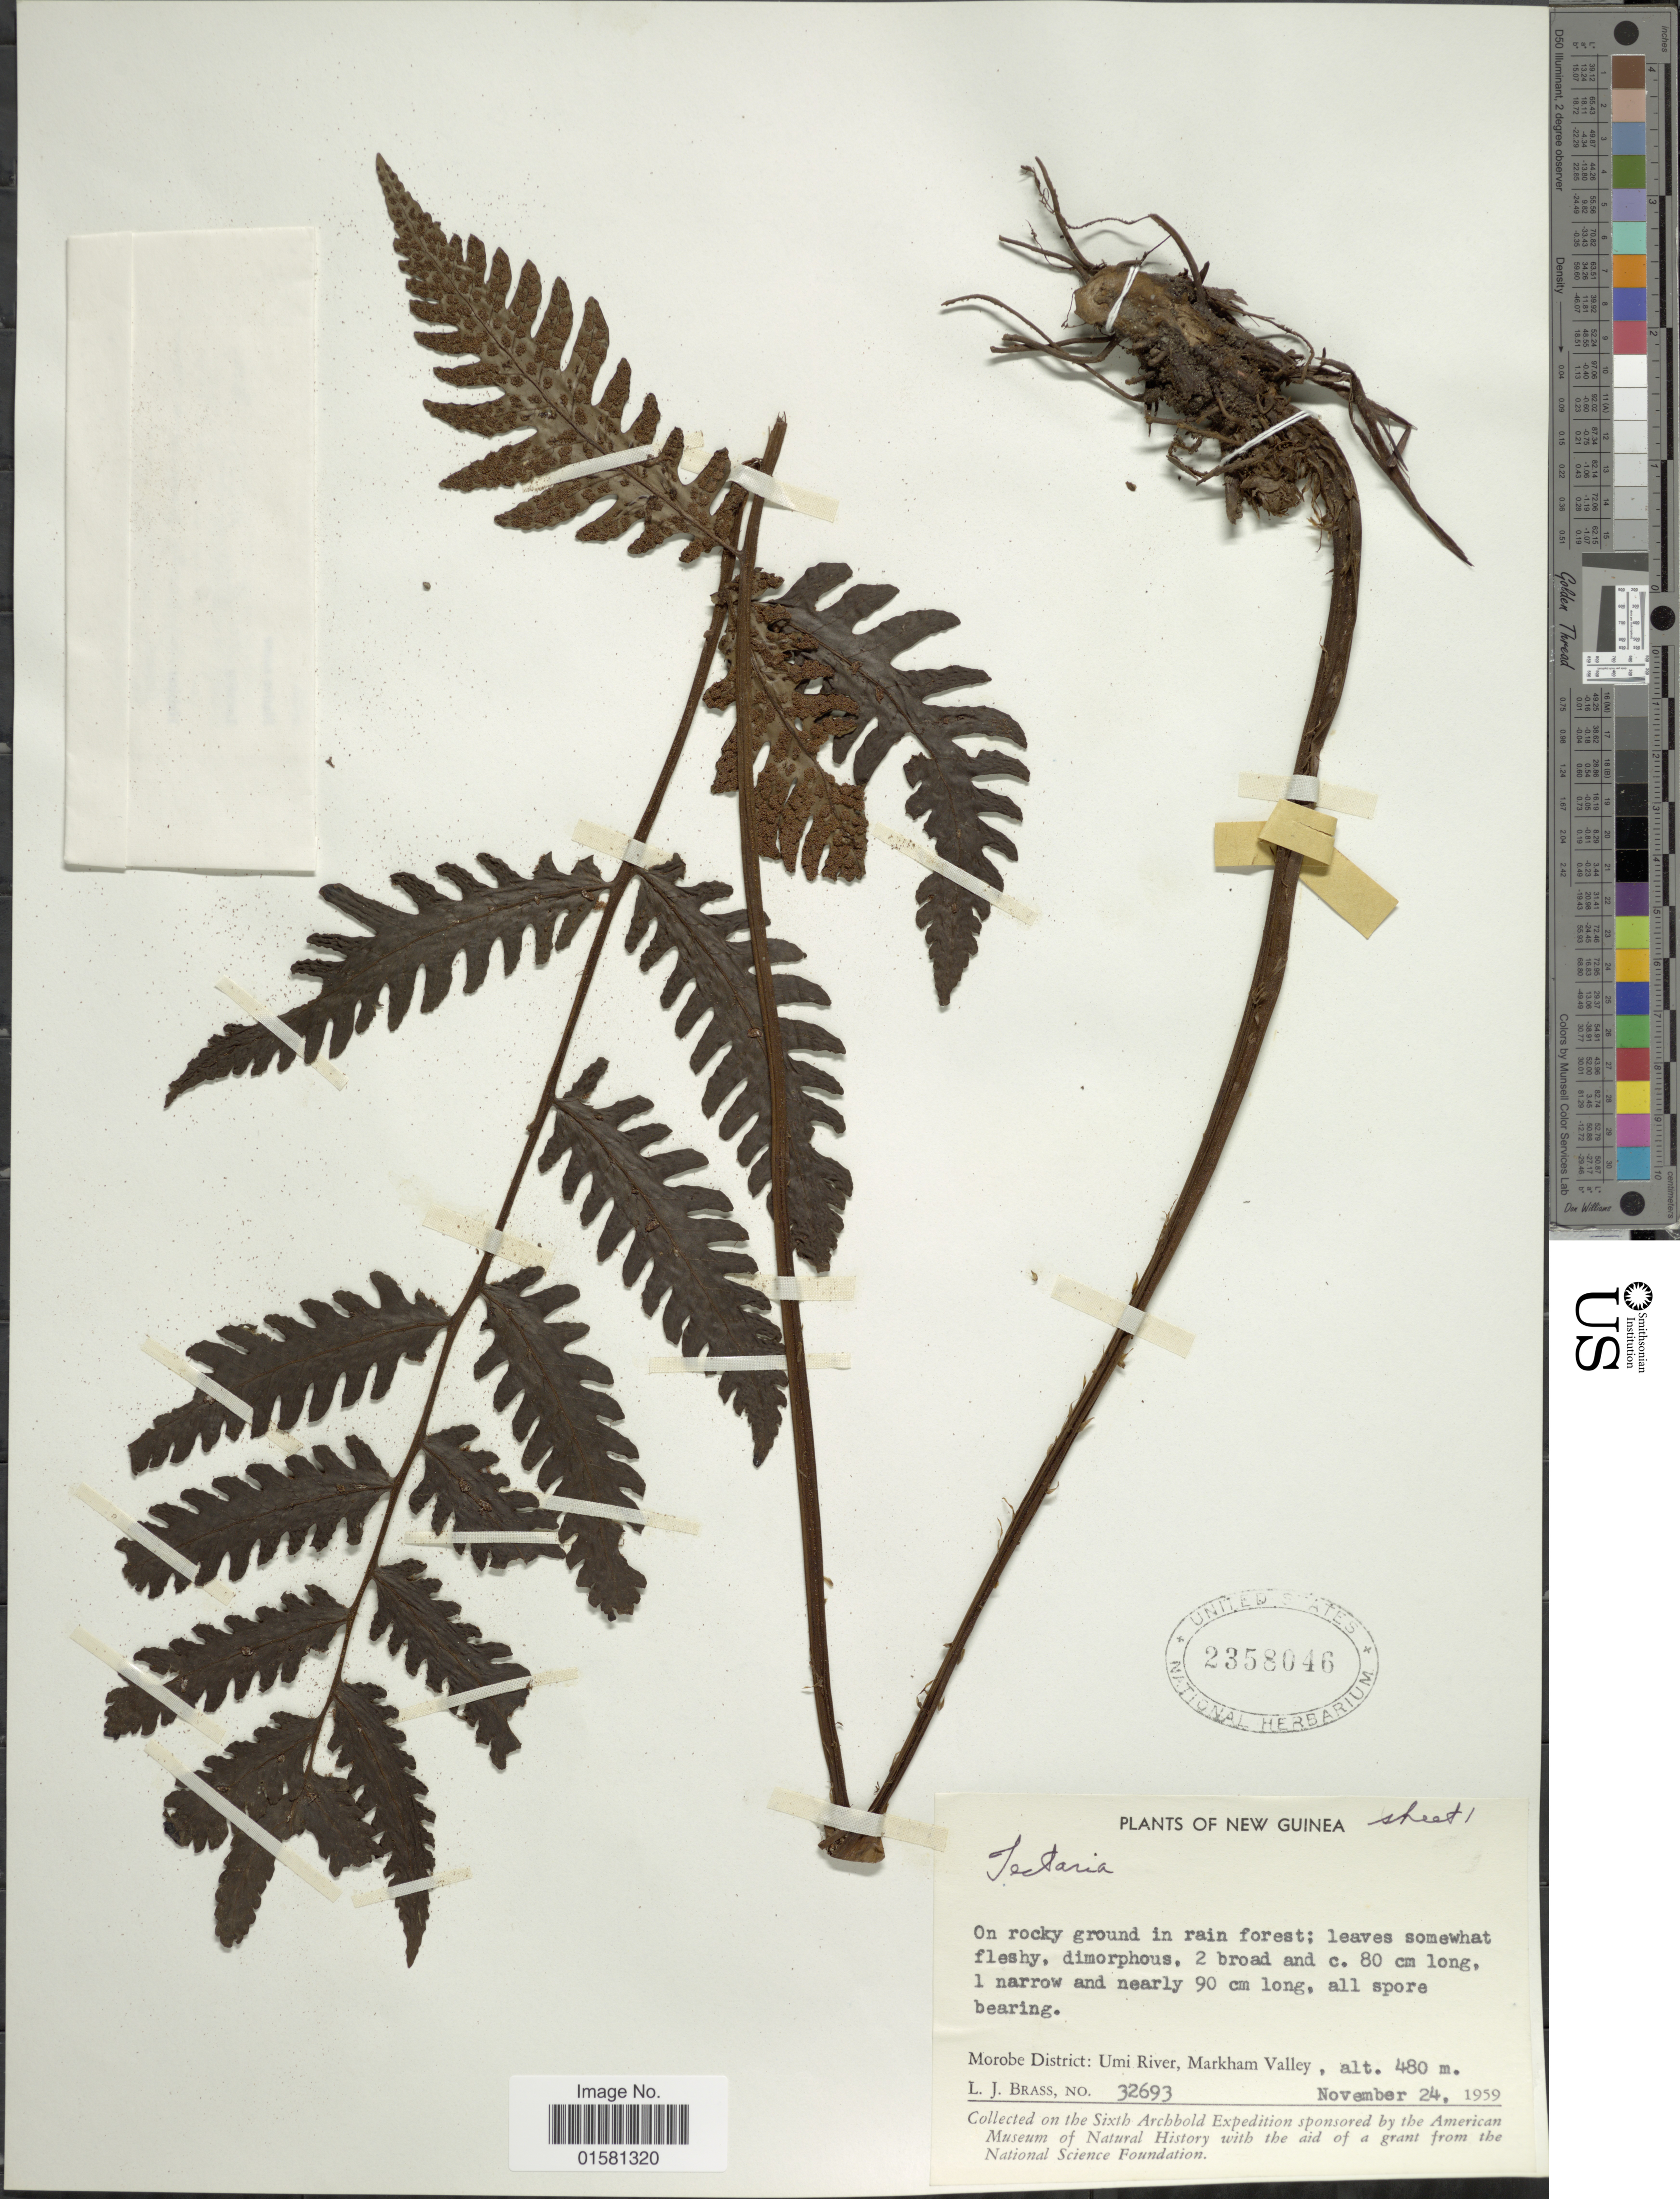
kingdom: Plantae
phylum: Tracheophyta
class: Polypodiopsida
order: Polypodiales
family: Tectariaceae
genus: Tectaria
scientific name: Tectaria sp.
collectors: L. J. Brass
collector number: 32693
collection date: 1959-11-24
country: Papua New Guinea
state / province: Morobe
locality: New Guinea, Morobe District: Umi River, Markham Valley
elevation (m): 480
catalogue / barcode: US 2358046